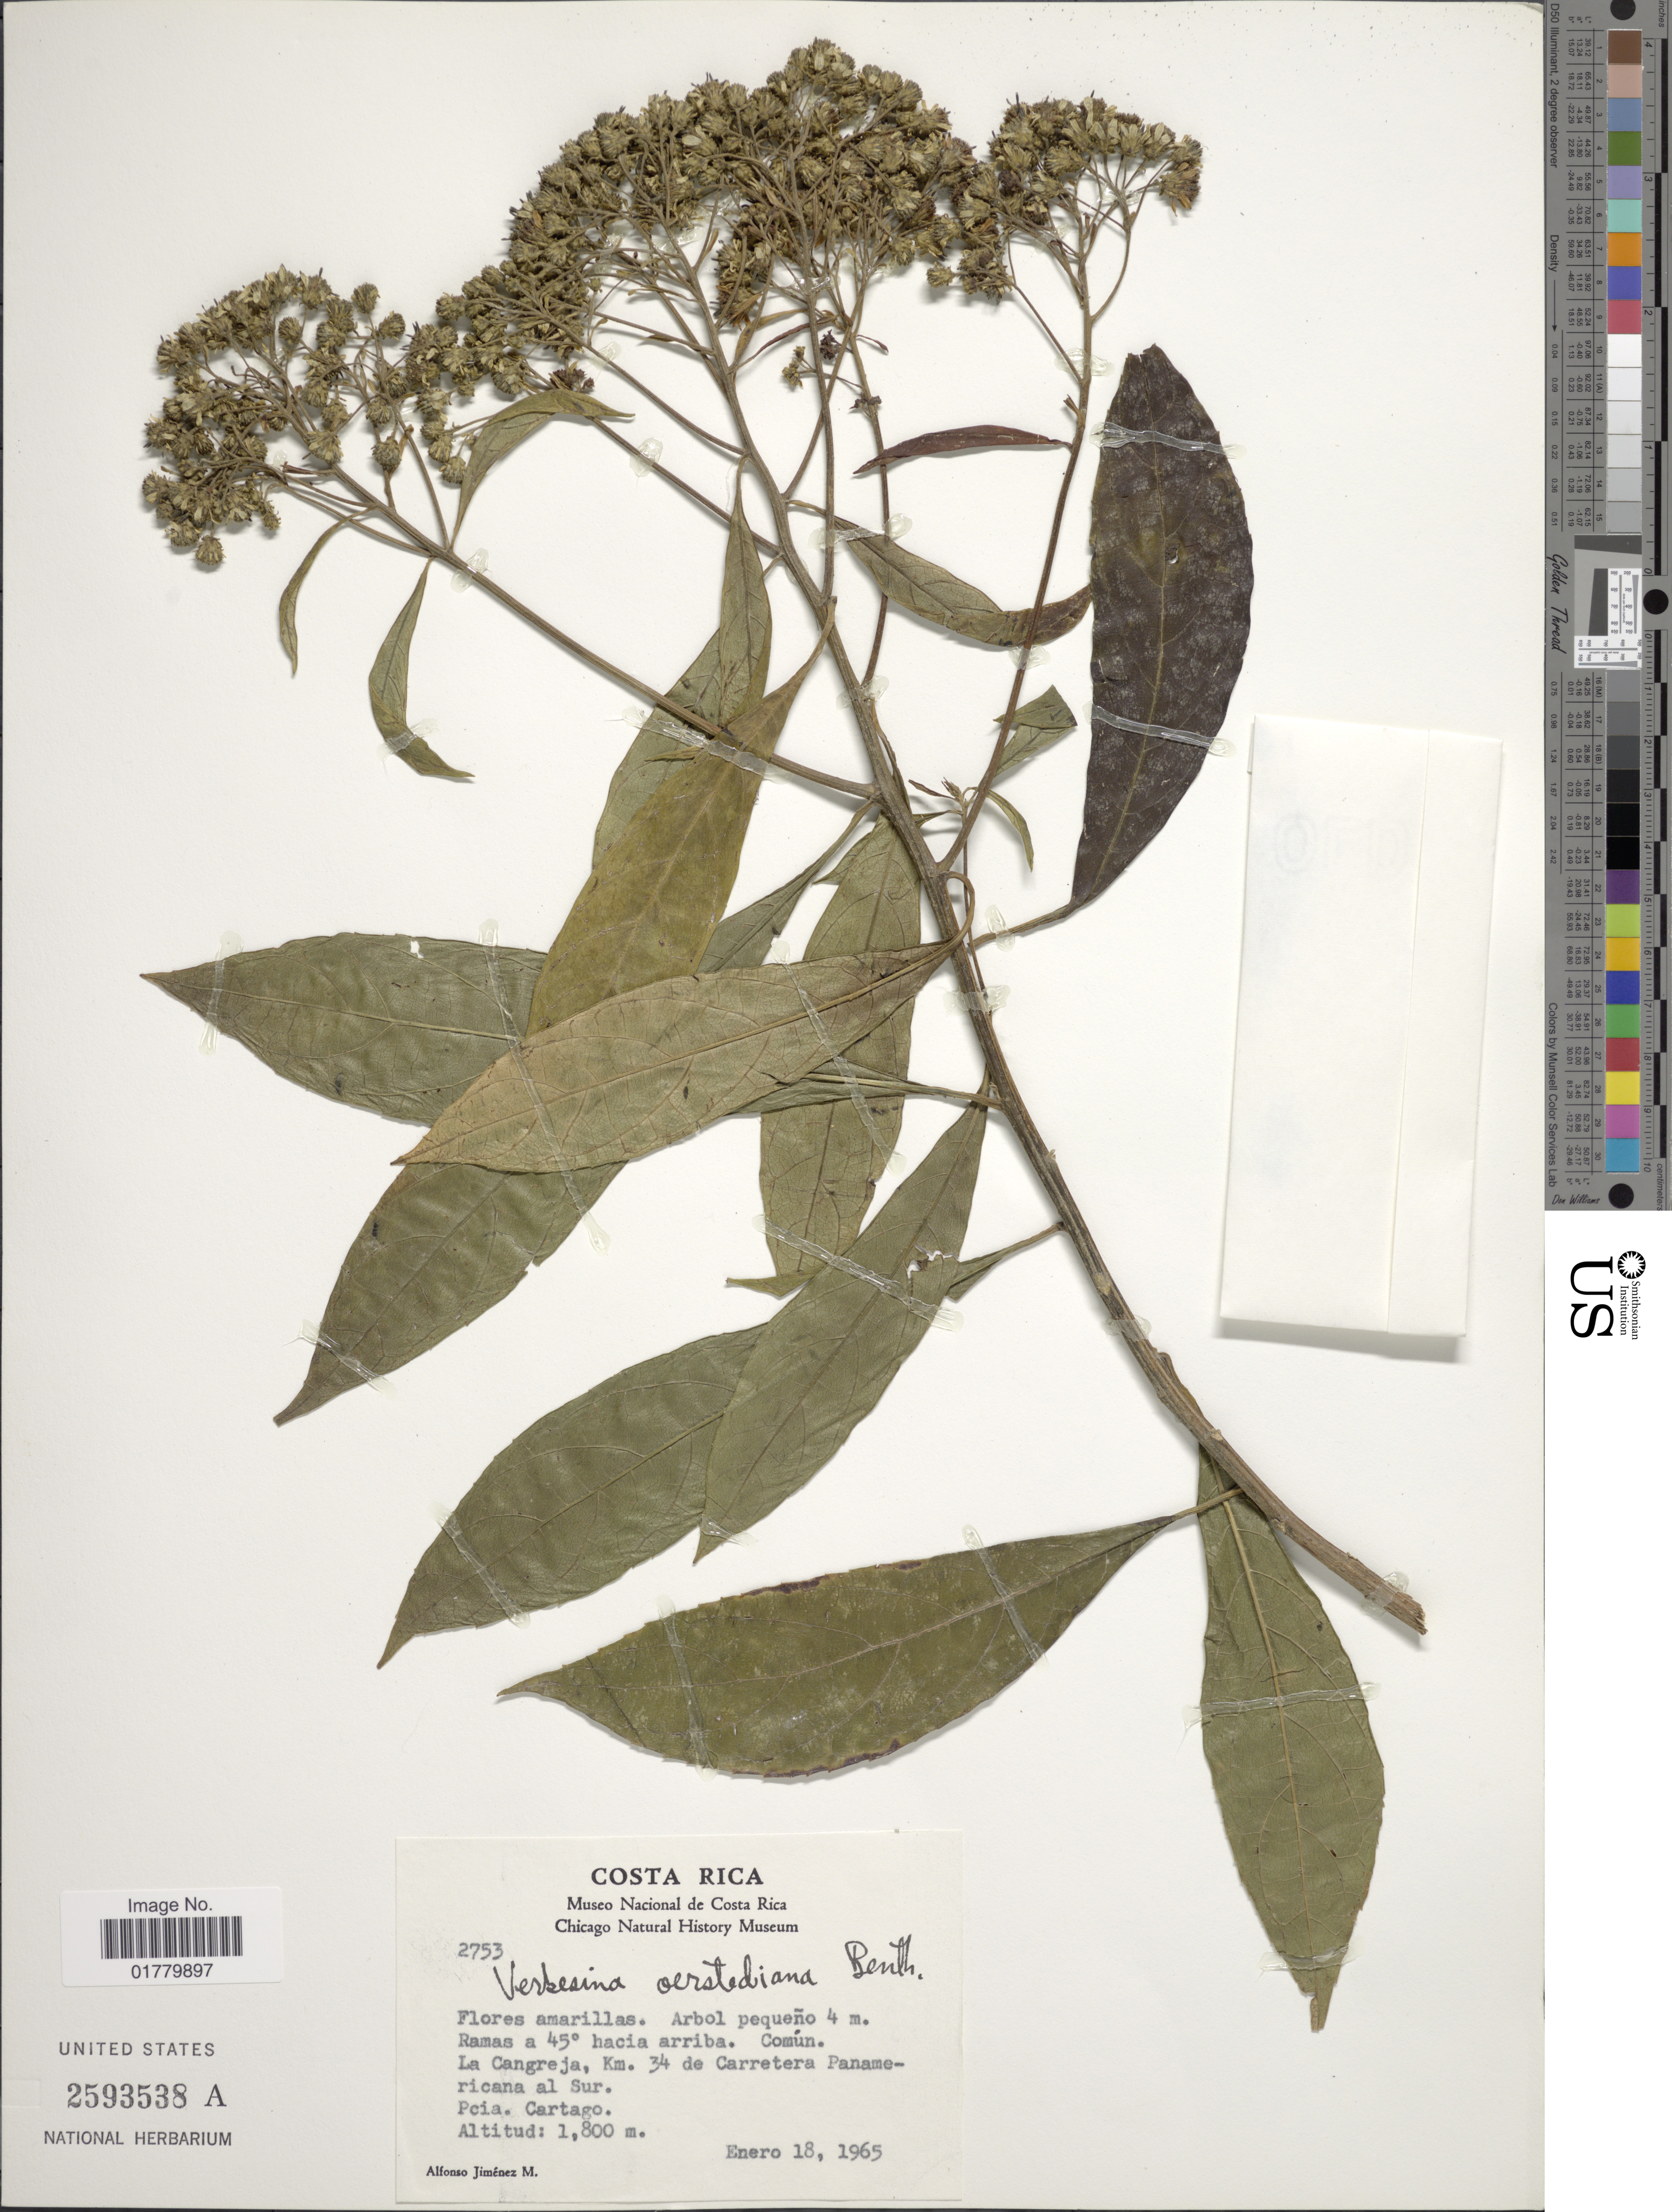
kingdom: Plantae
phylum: Tracheophyta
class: Magnoliopsida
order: Asterales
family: Asteraceae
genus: Verbesina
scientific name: Verbesina oerstediana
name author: Benth. in Oerst.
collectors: A. Jimenez M.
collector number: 2753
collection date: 1965-01-18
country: Costa Rica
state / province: Cartago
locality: La Cangreja, Km. 34 de Carretera Panamericana al Sur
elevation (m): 1800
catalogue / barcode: US 2593538A